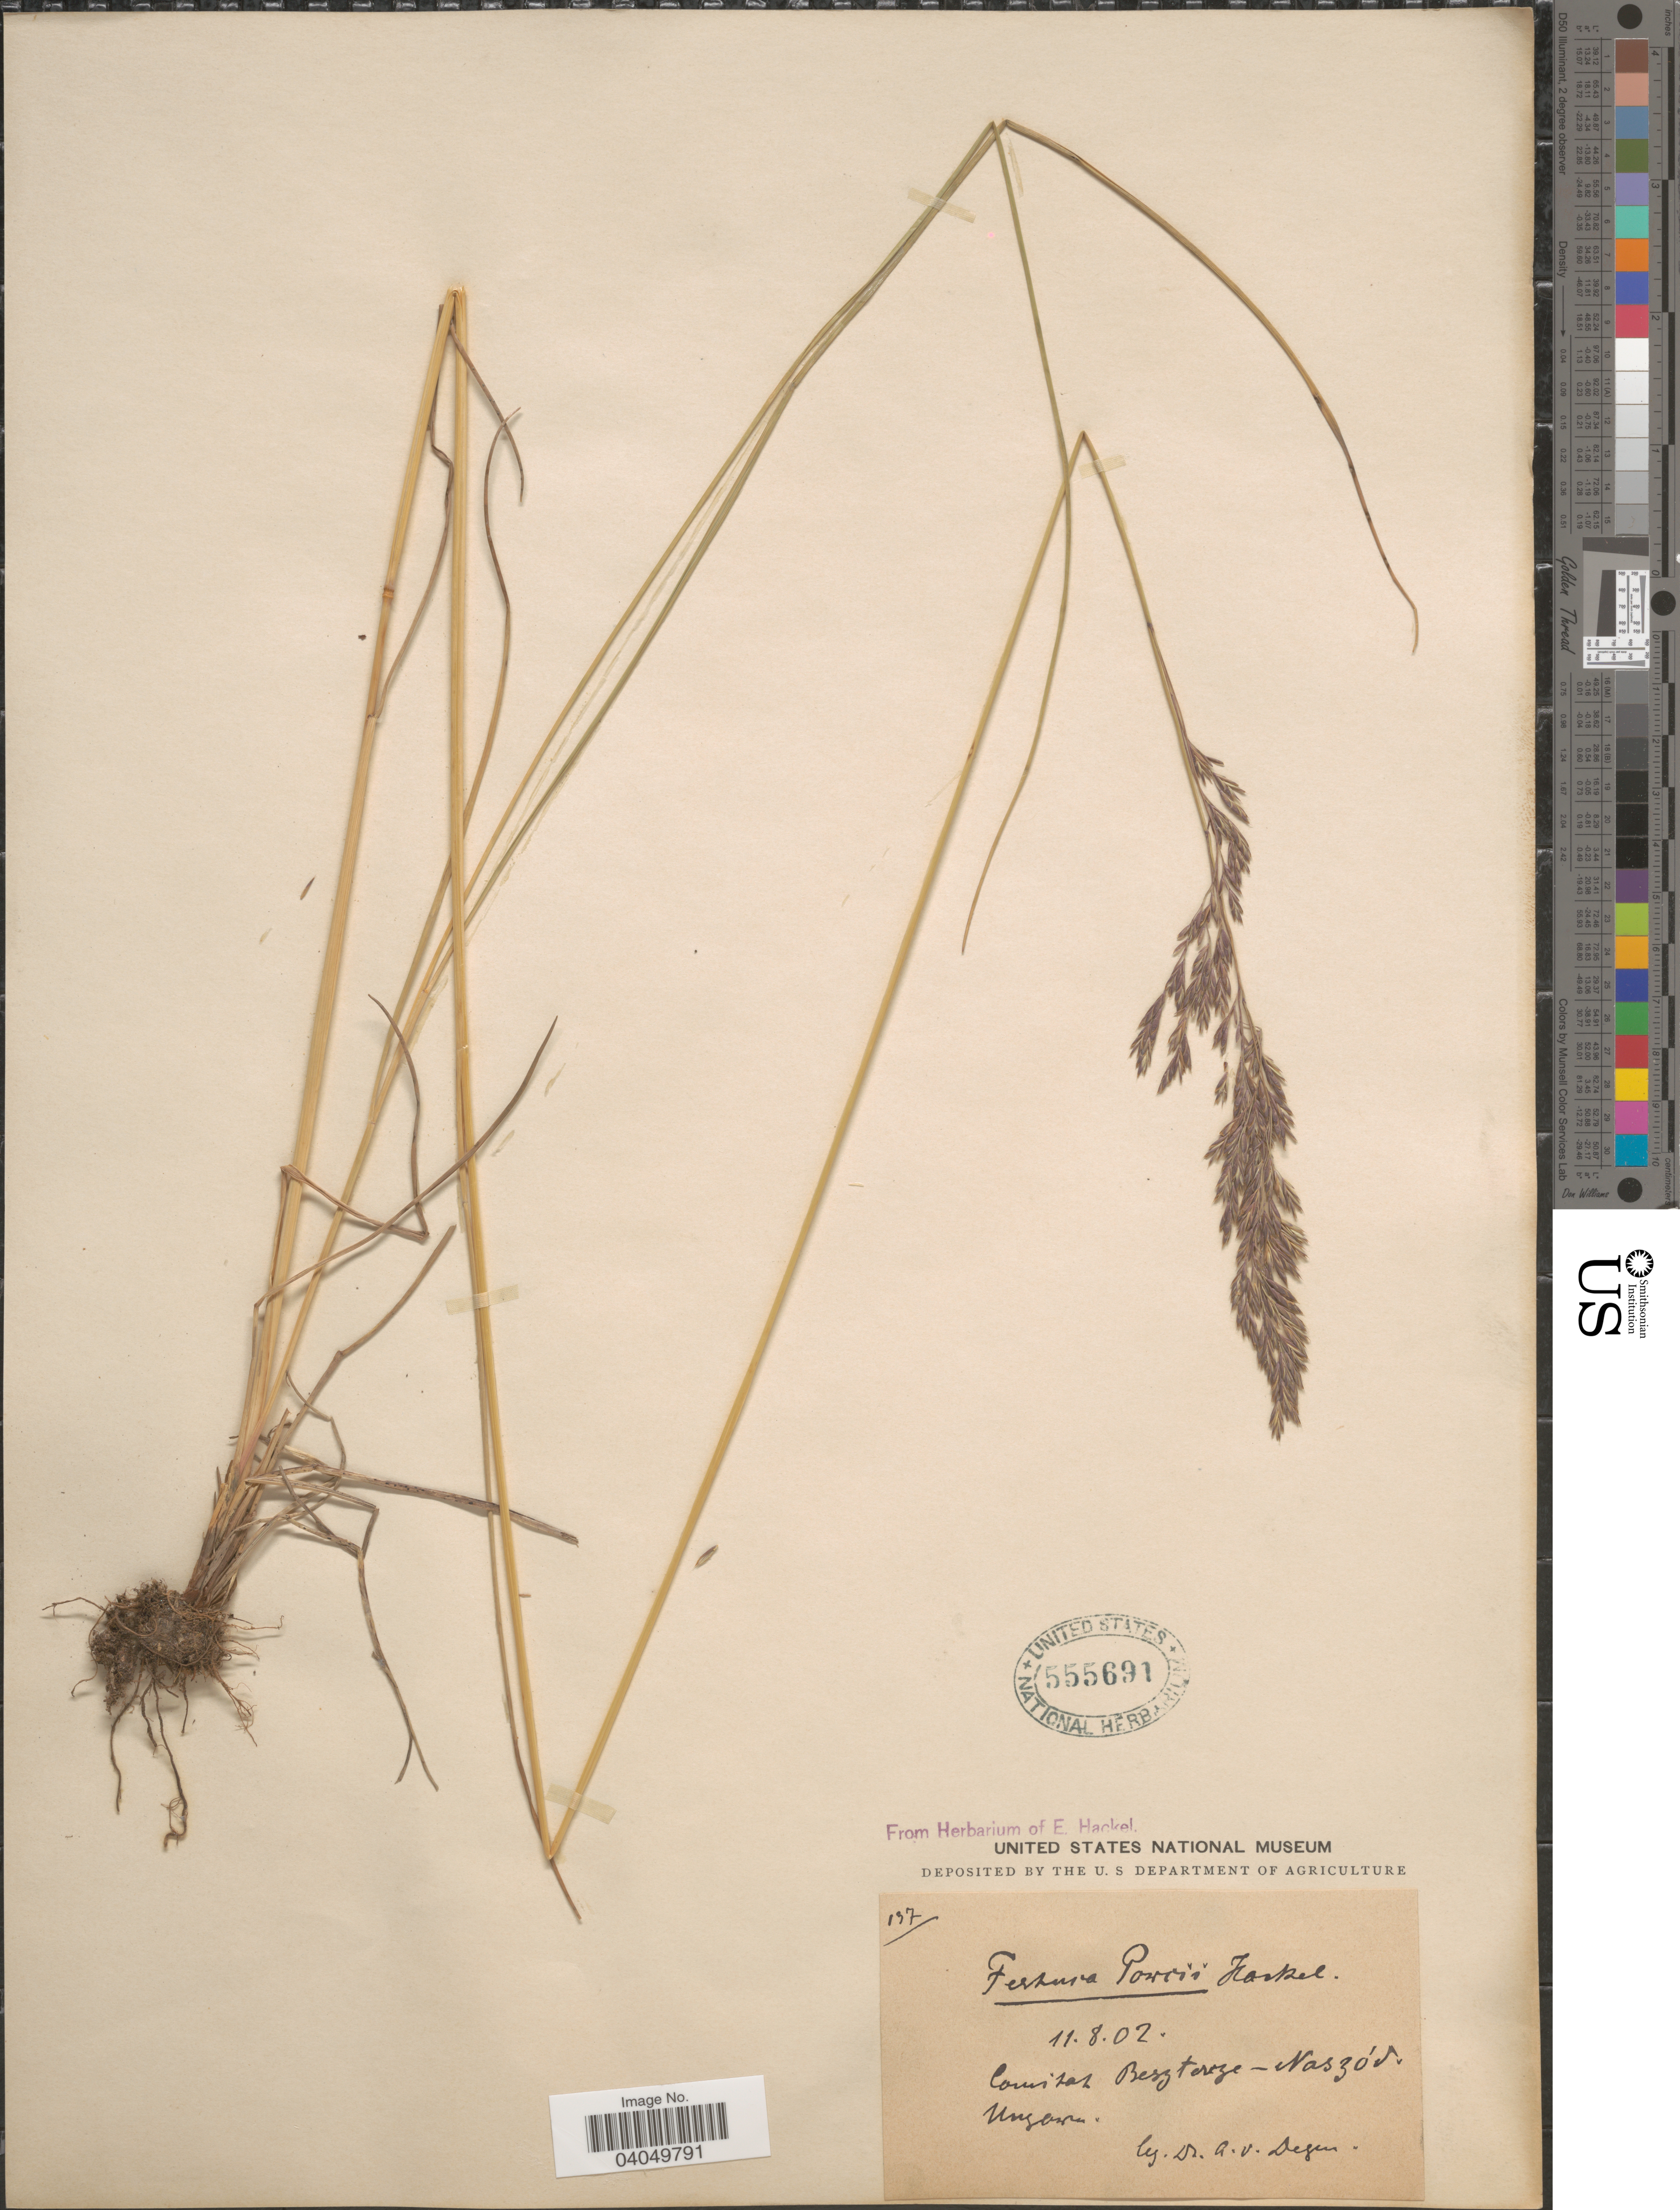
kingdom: Plantae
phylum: Tracheophyta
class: Liliopsida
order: Poales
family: Poaceae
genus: Festuca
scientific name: Festuca porcii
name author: Hack.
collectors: A. von Degen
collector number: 137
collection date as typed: Transcribed d/m/y: 11/8/2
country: Romania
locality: Comitat Besztercze-Naszód Unsgarn.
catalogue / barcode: US 555691